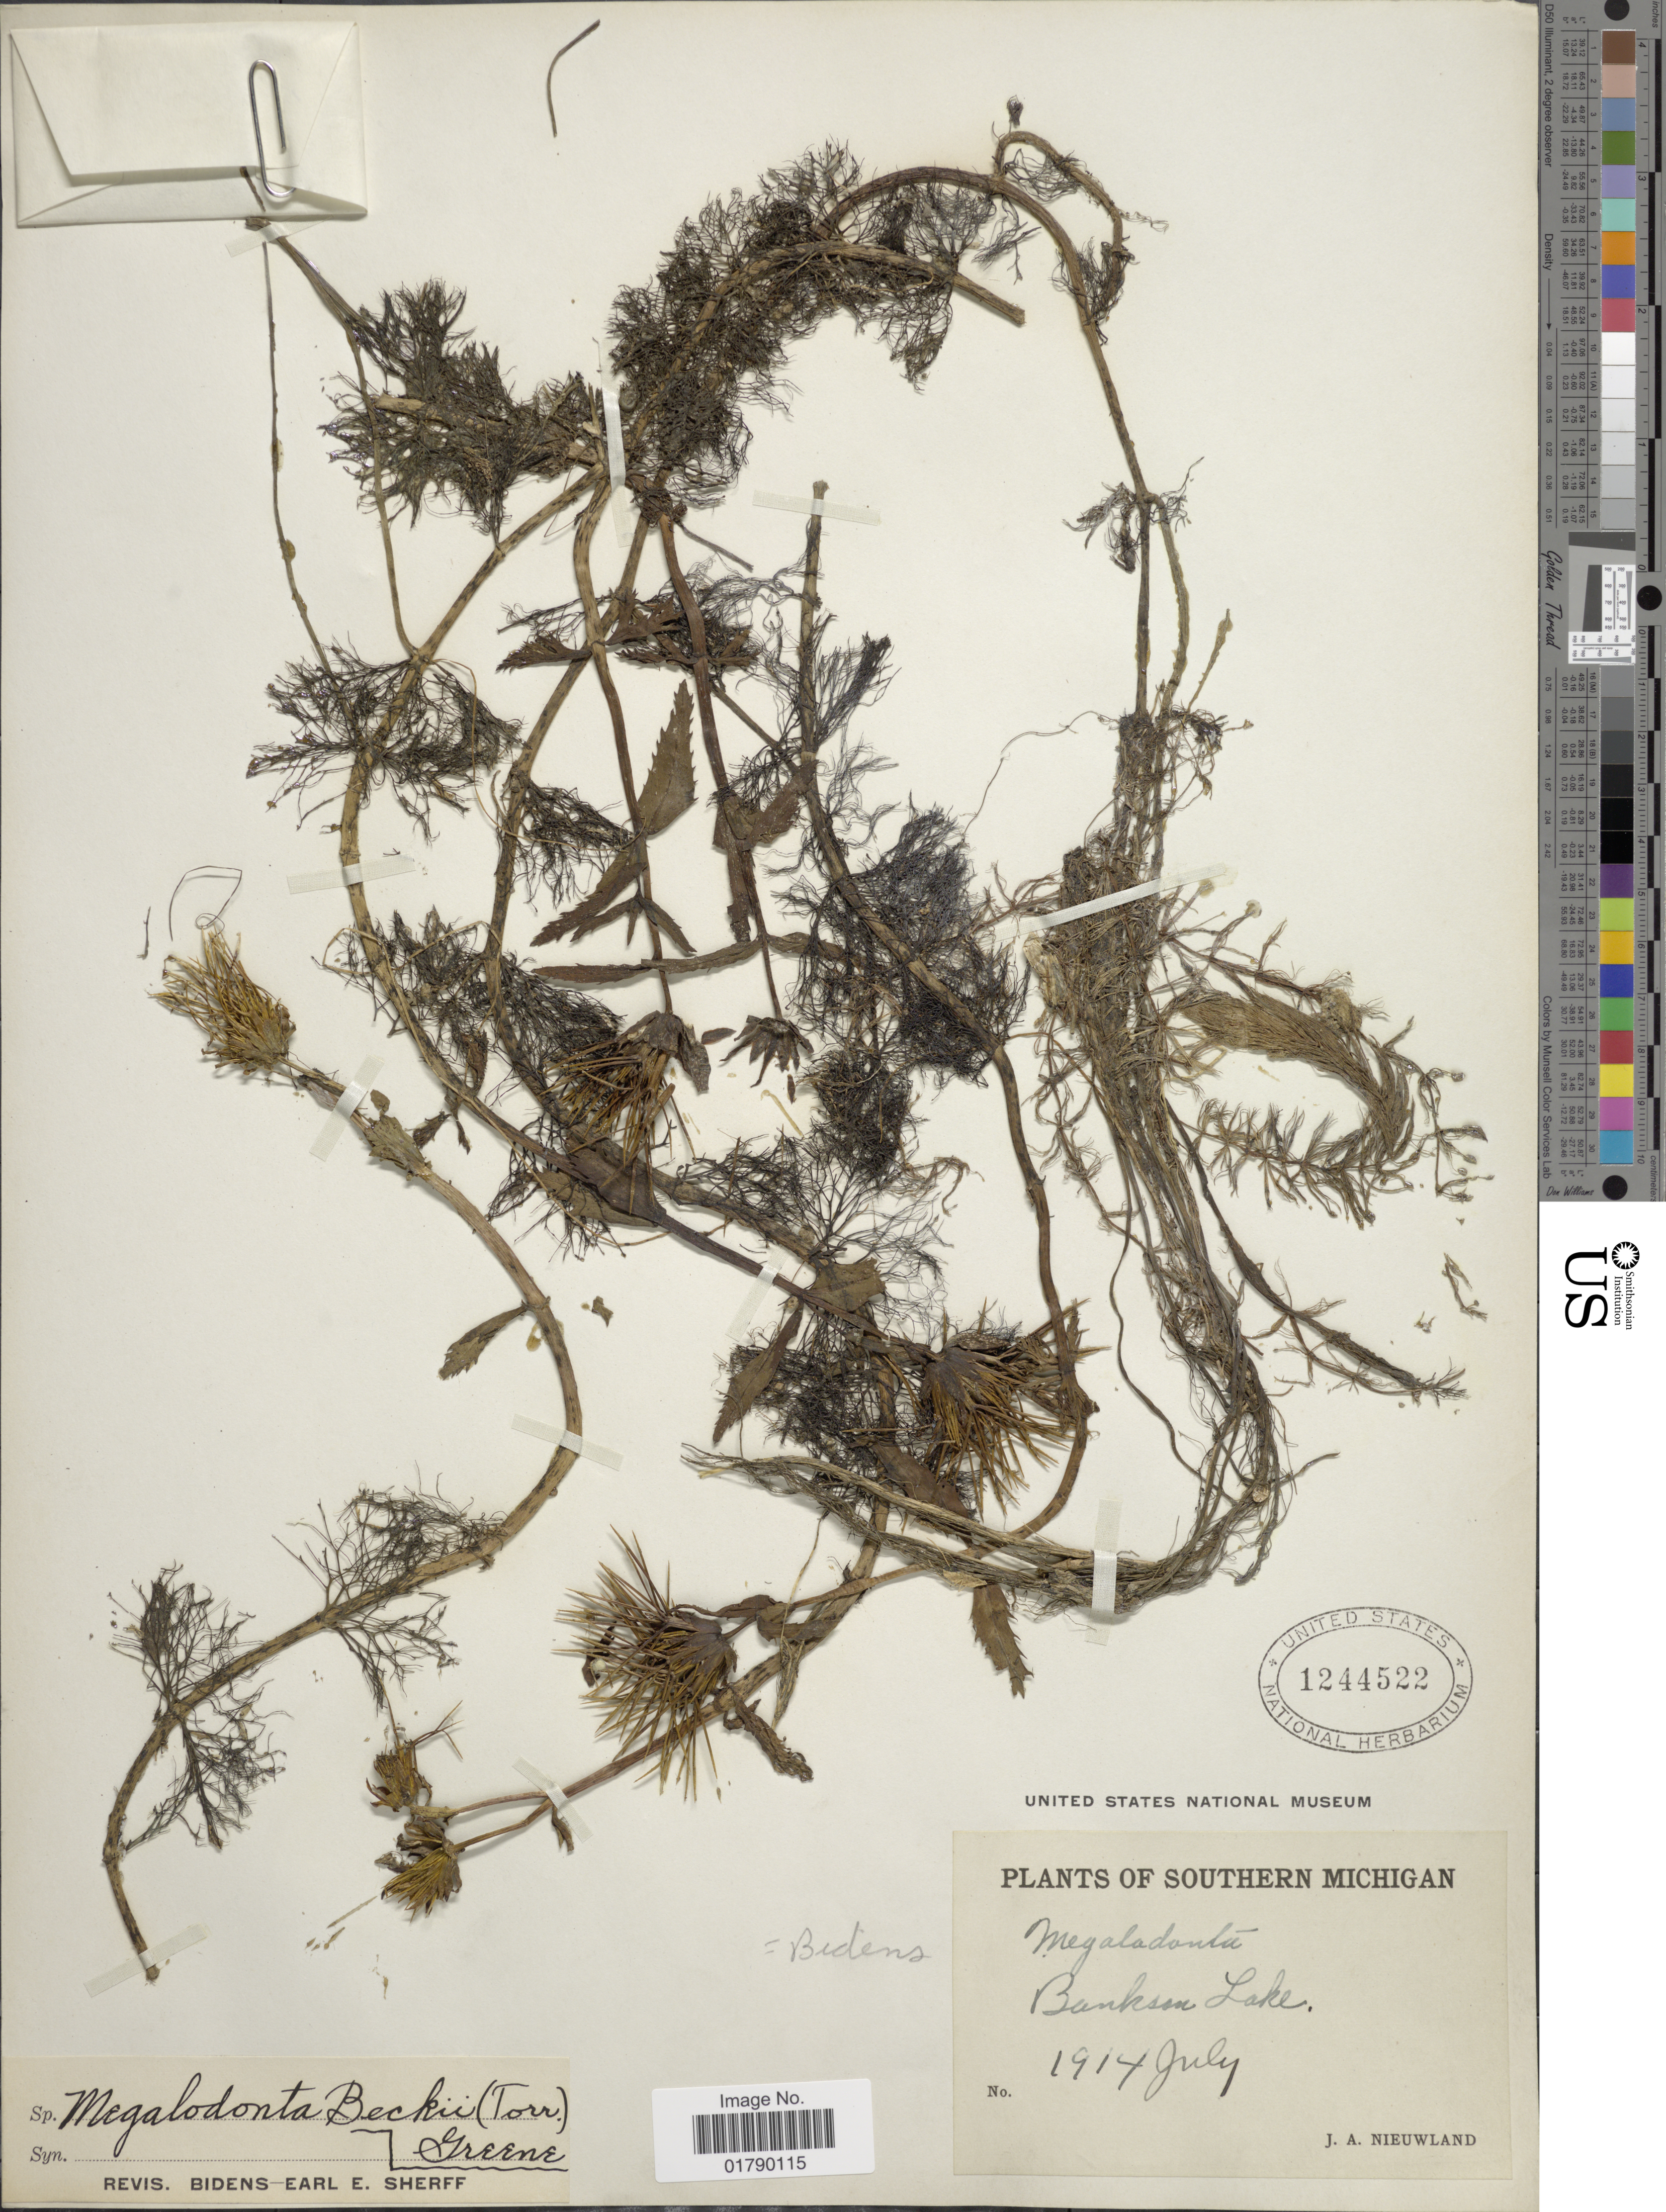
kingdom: Plantae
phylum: Tracheophyta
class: Magnoliopsida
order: Asterales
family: Asteraceae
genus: Megalodonta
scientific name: Megalodonta sp.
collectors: J. A. Nieuwland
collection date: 1914-07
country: United States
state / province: Michigan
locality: Southern Michigan, Bankson Lake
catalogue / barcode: US 1244522